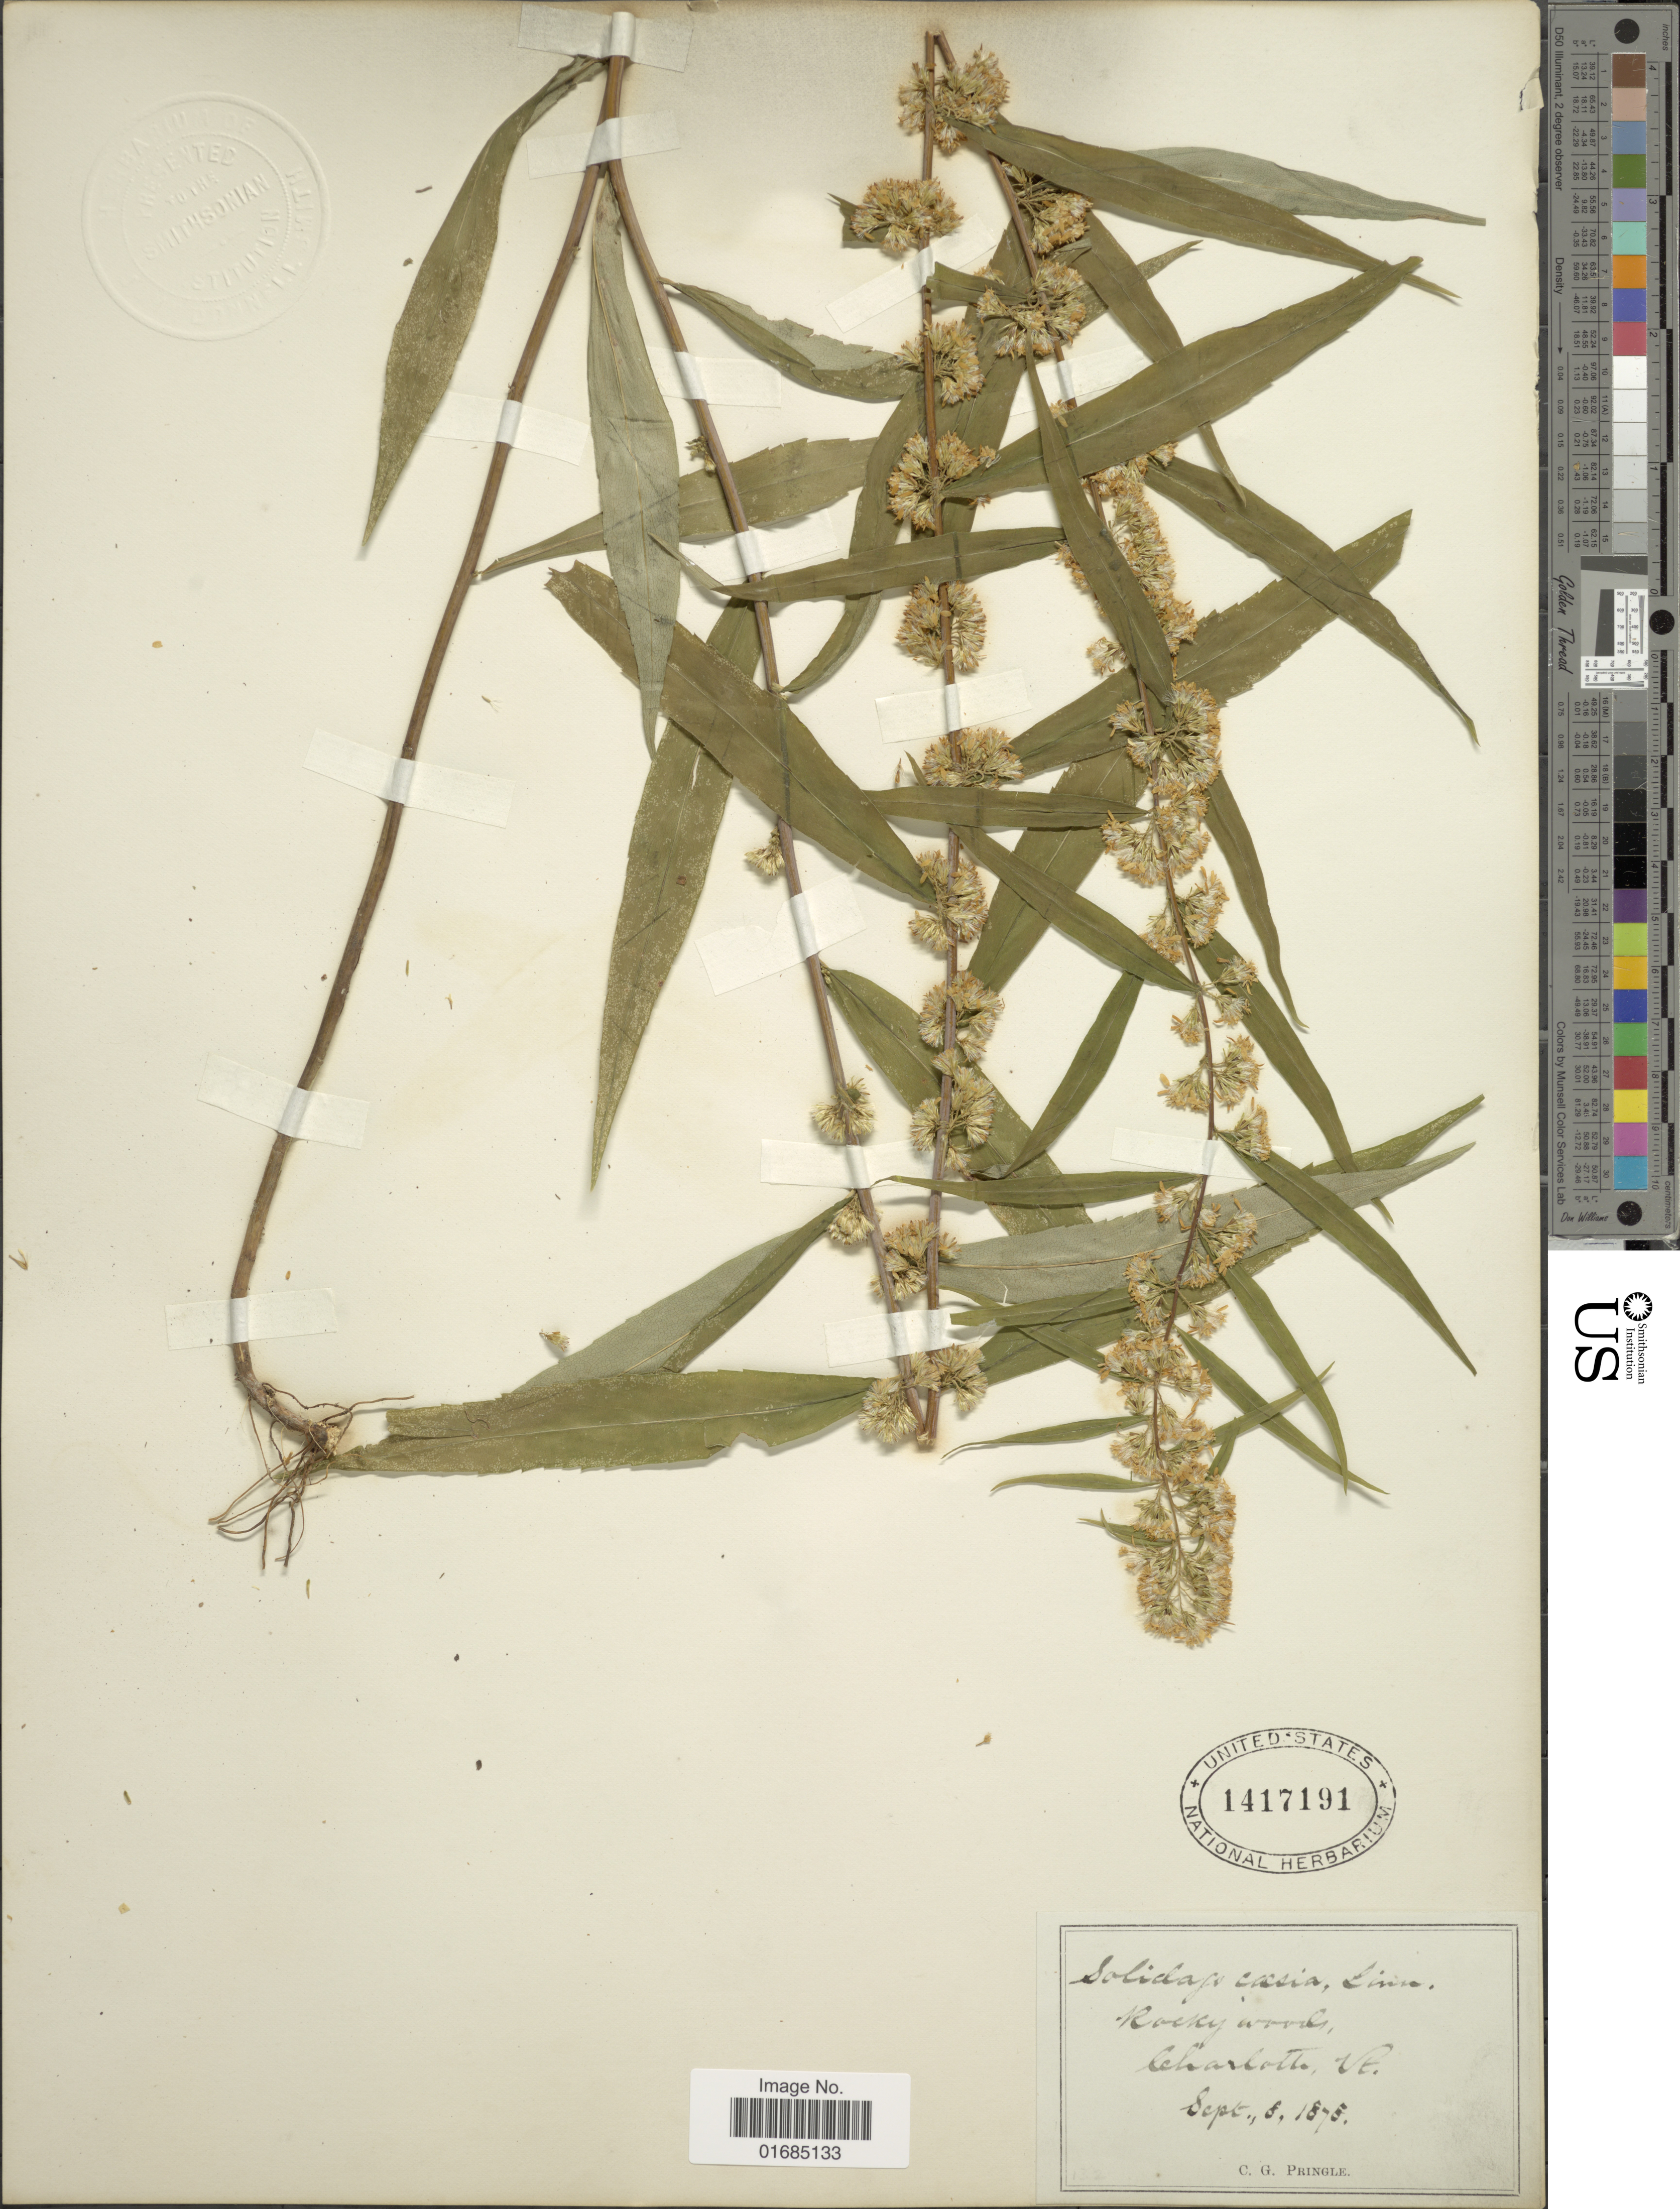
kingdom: Plantae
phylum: Tracheophyta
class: Magnoliopsida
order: Asterales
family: Asteraceae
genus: Solidago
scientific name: Solidago caesia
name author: L.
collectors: C. G. Pringle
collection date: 1878-09-08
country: United States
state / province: Vermont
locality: Charlotte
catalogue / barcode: US 1417191